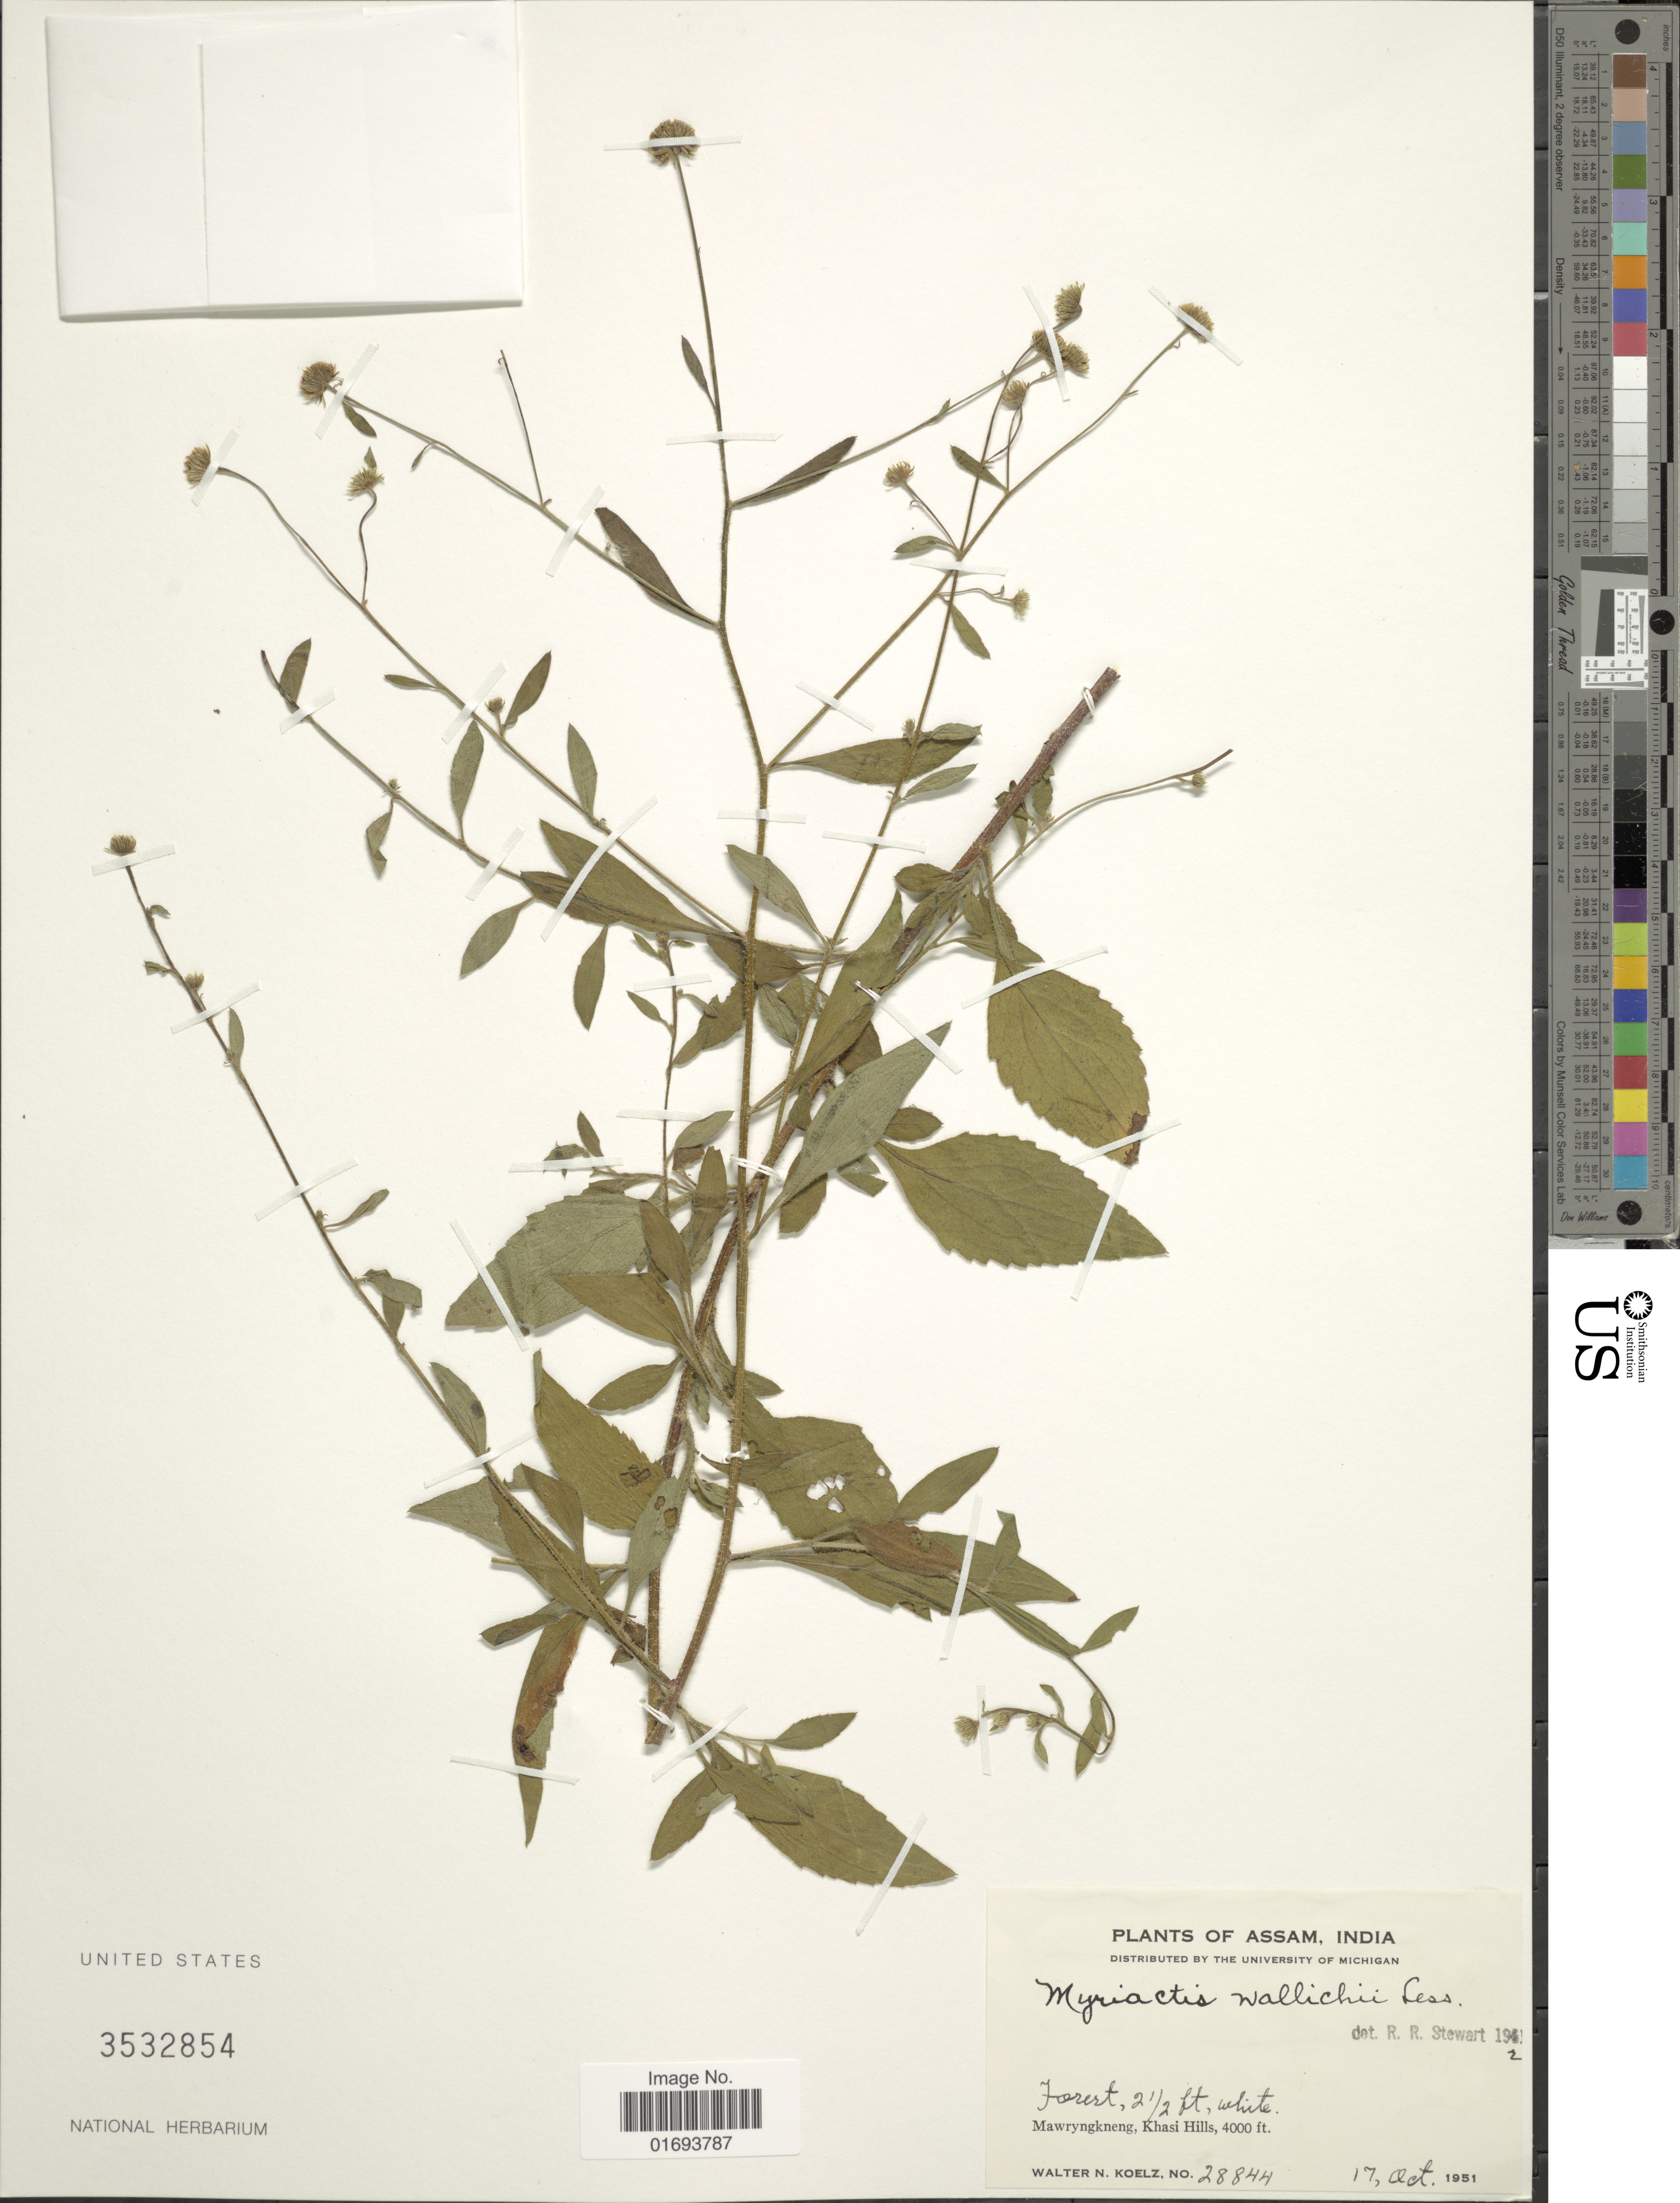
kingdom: Plantae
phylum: Tracheophyta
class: Magnoliopsida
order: Asterales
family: Asteraceae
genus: Myriactis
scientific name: Myriactis wallichii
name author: Less.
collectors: W. N. Koelz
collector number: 28844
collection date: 1951-10-17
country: India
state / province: Meghalaya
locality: Assam, India. Mawryngkneng, Khasi Hills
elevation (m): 1219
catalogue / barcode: US 3532854